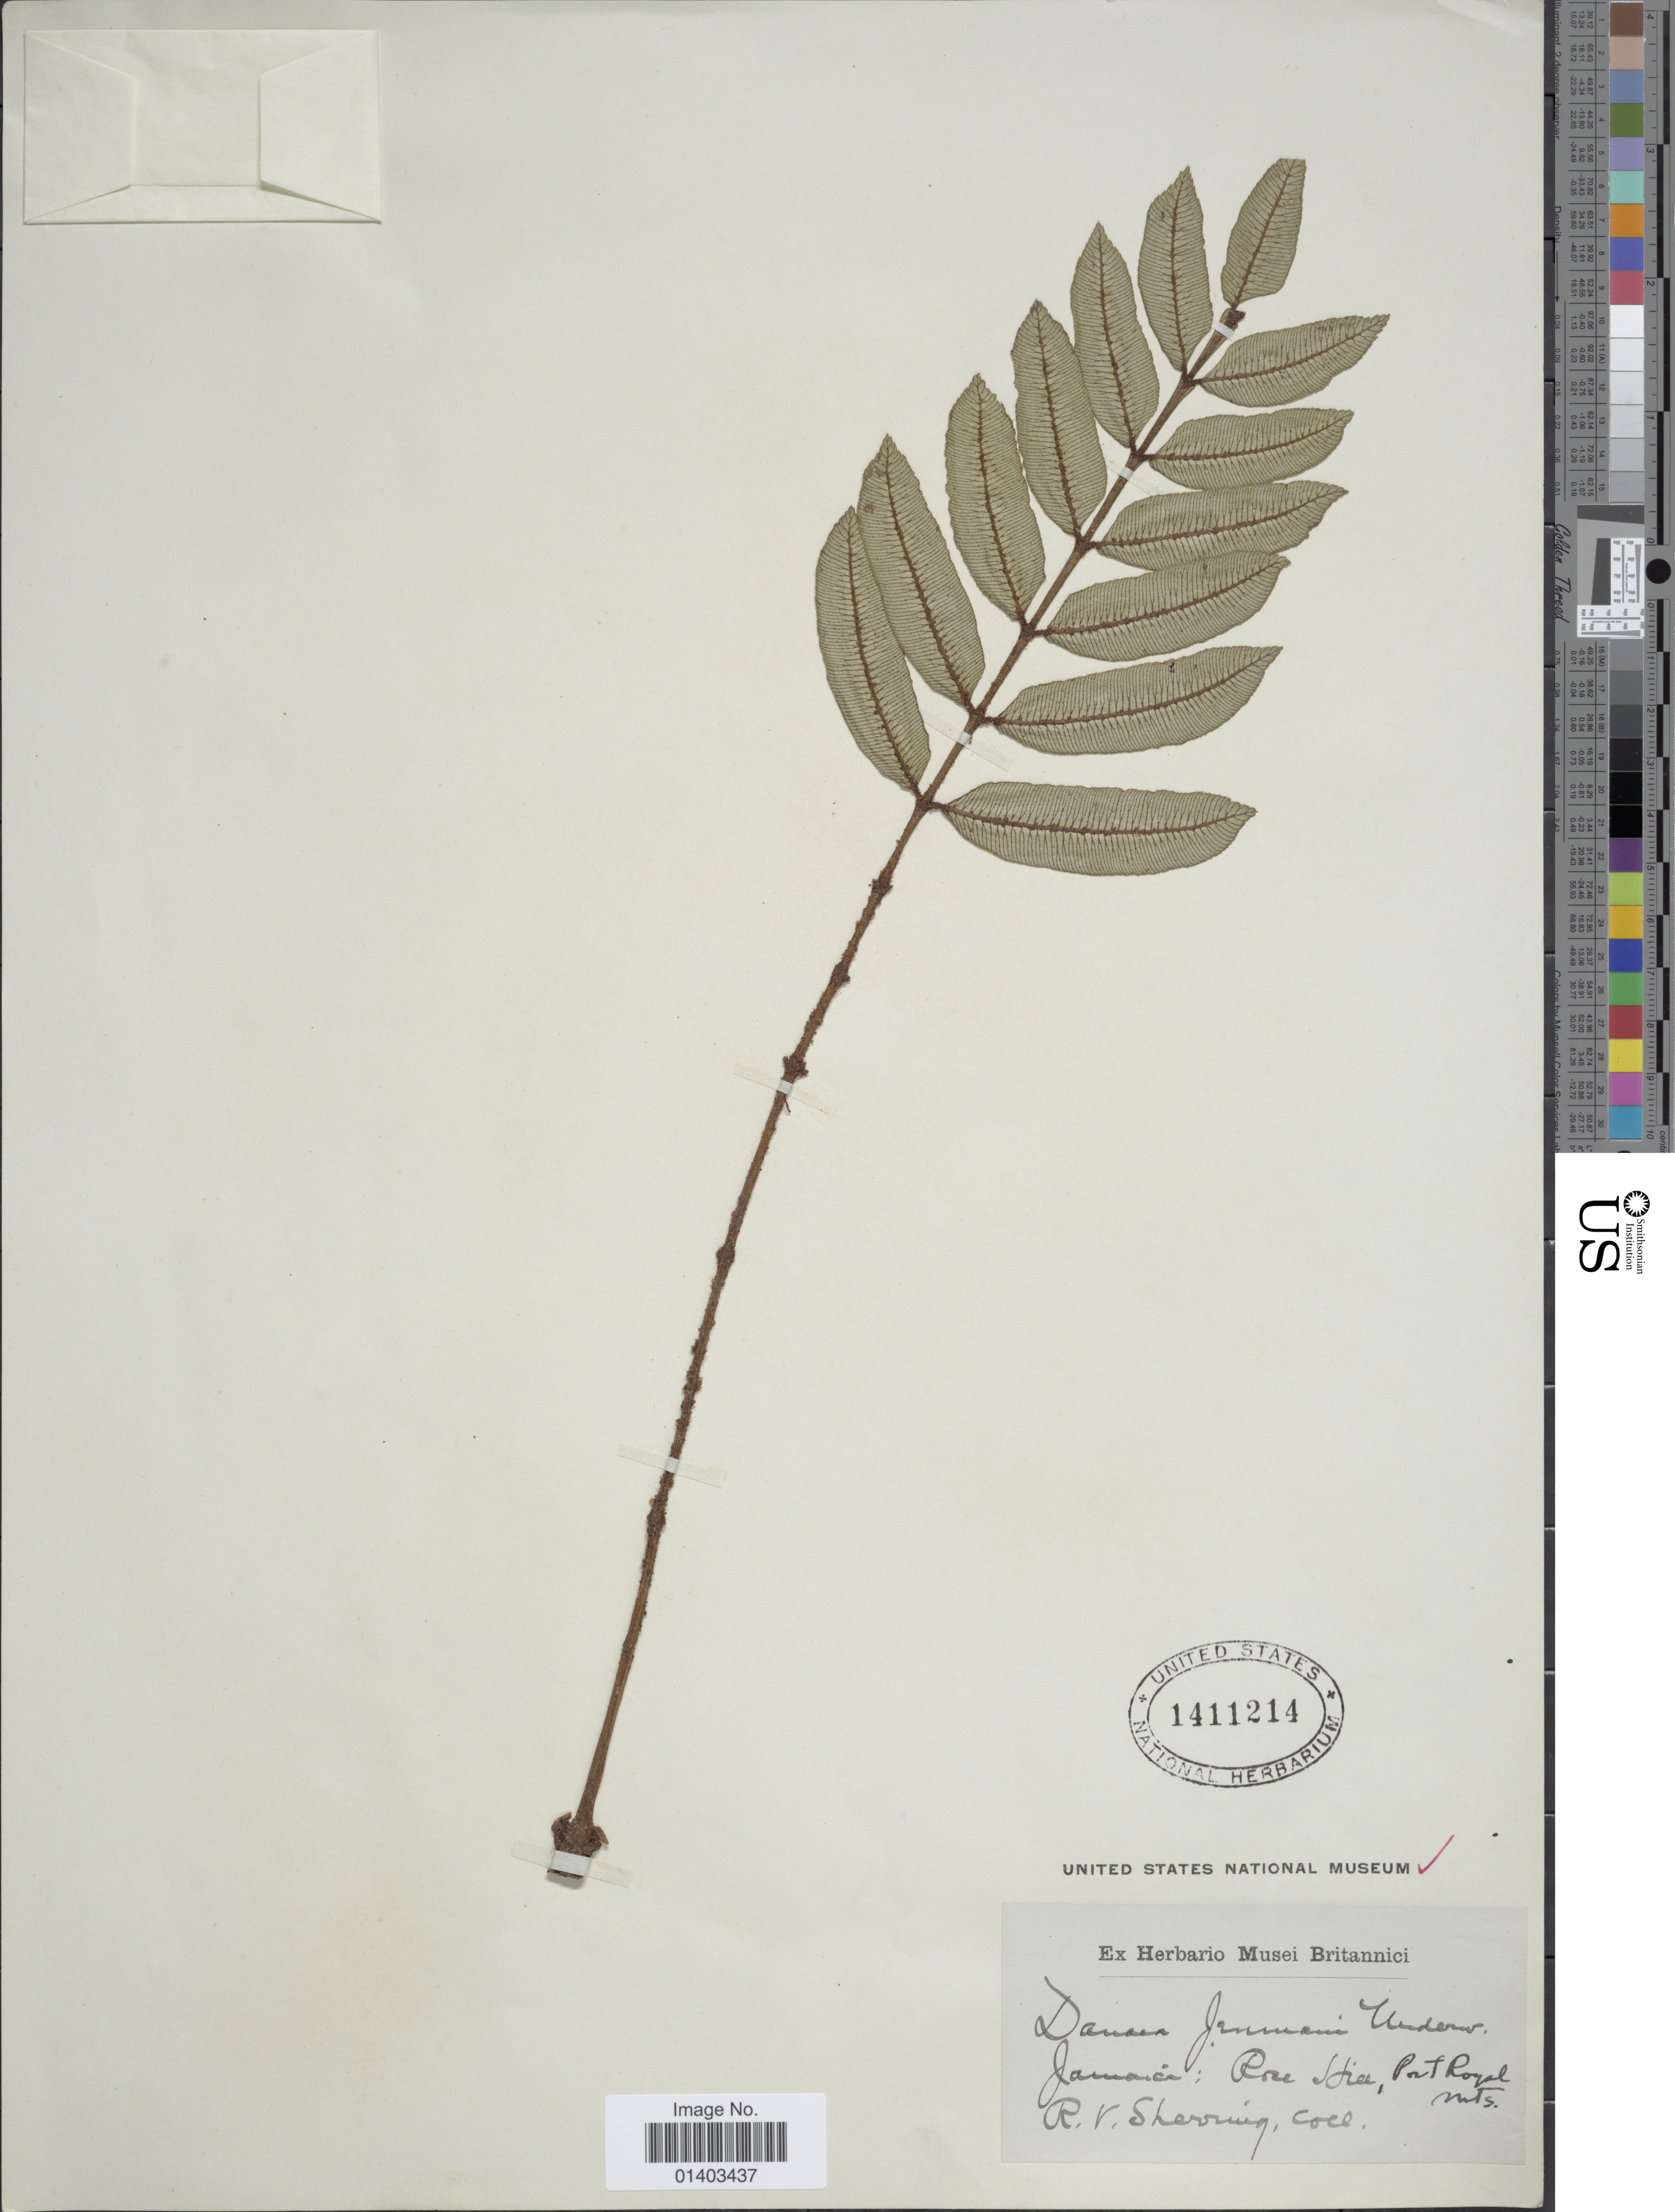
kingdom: Plantae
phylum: Tracheophyta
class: Polypodiopsida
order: Marattiales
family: Marattiaceae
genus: Danaea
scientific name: Danaea x jenmanii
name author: Underw.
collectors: R. Sherring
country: Jamaica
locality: Rose Hill, Port Royal Mts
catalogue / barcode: US 1411214